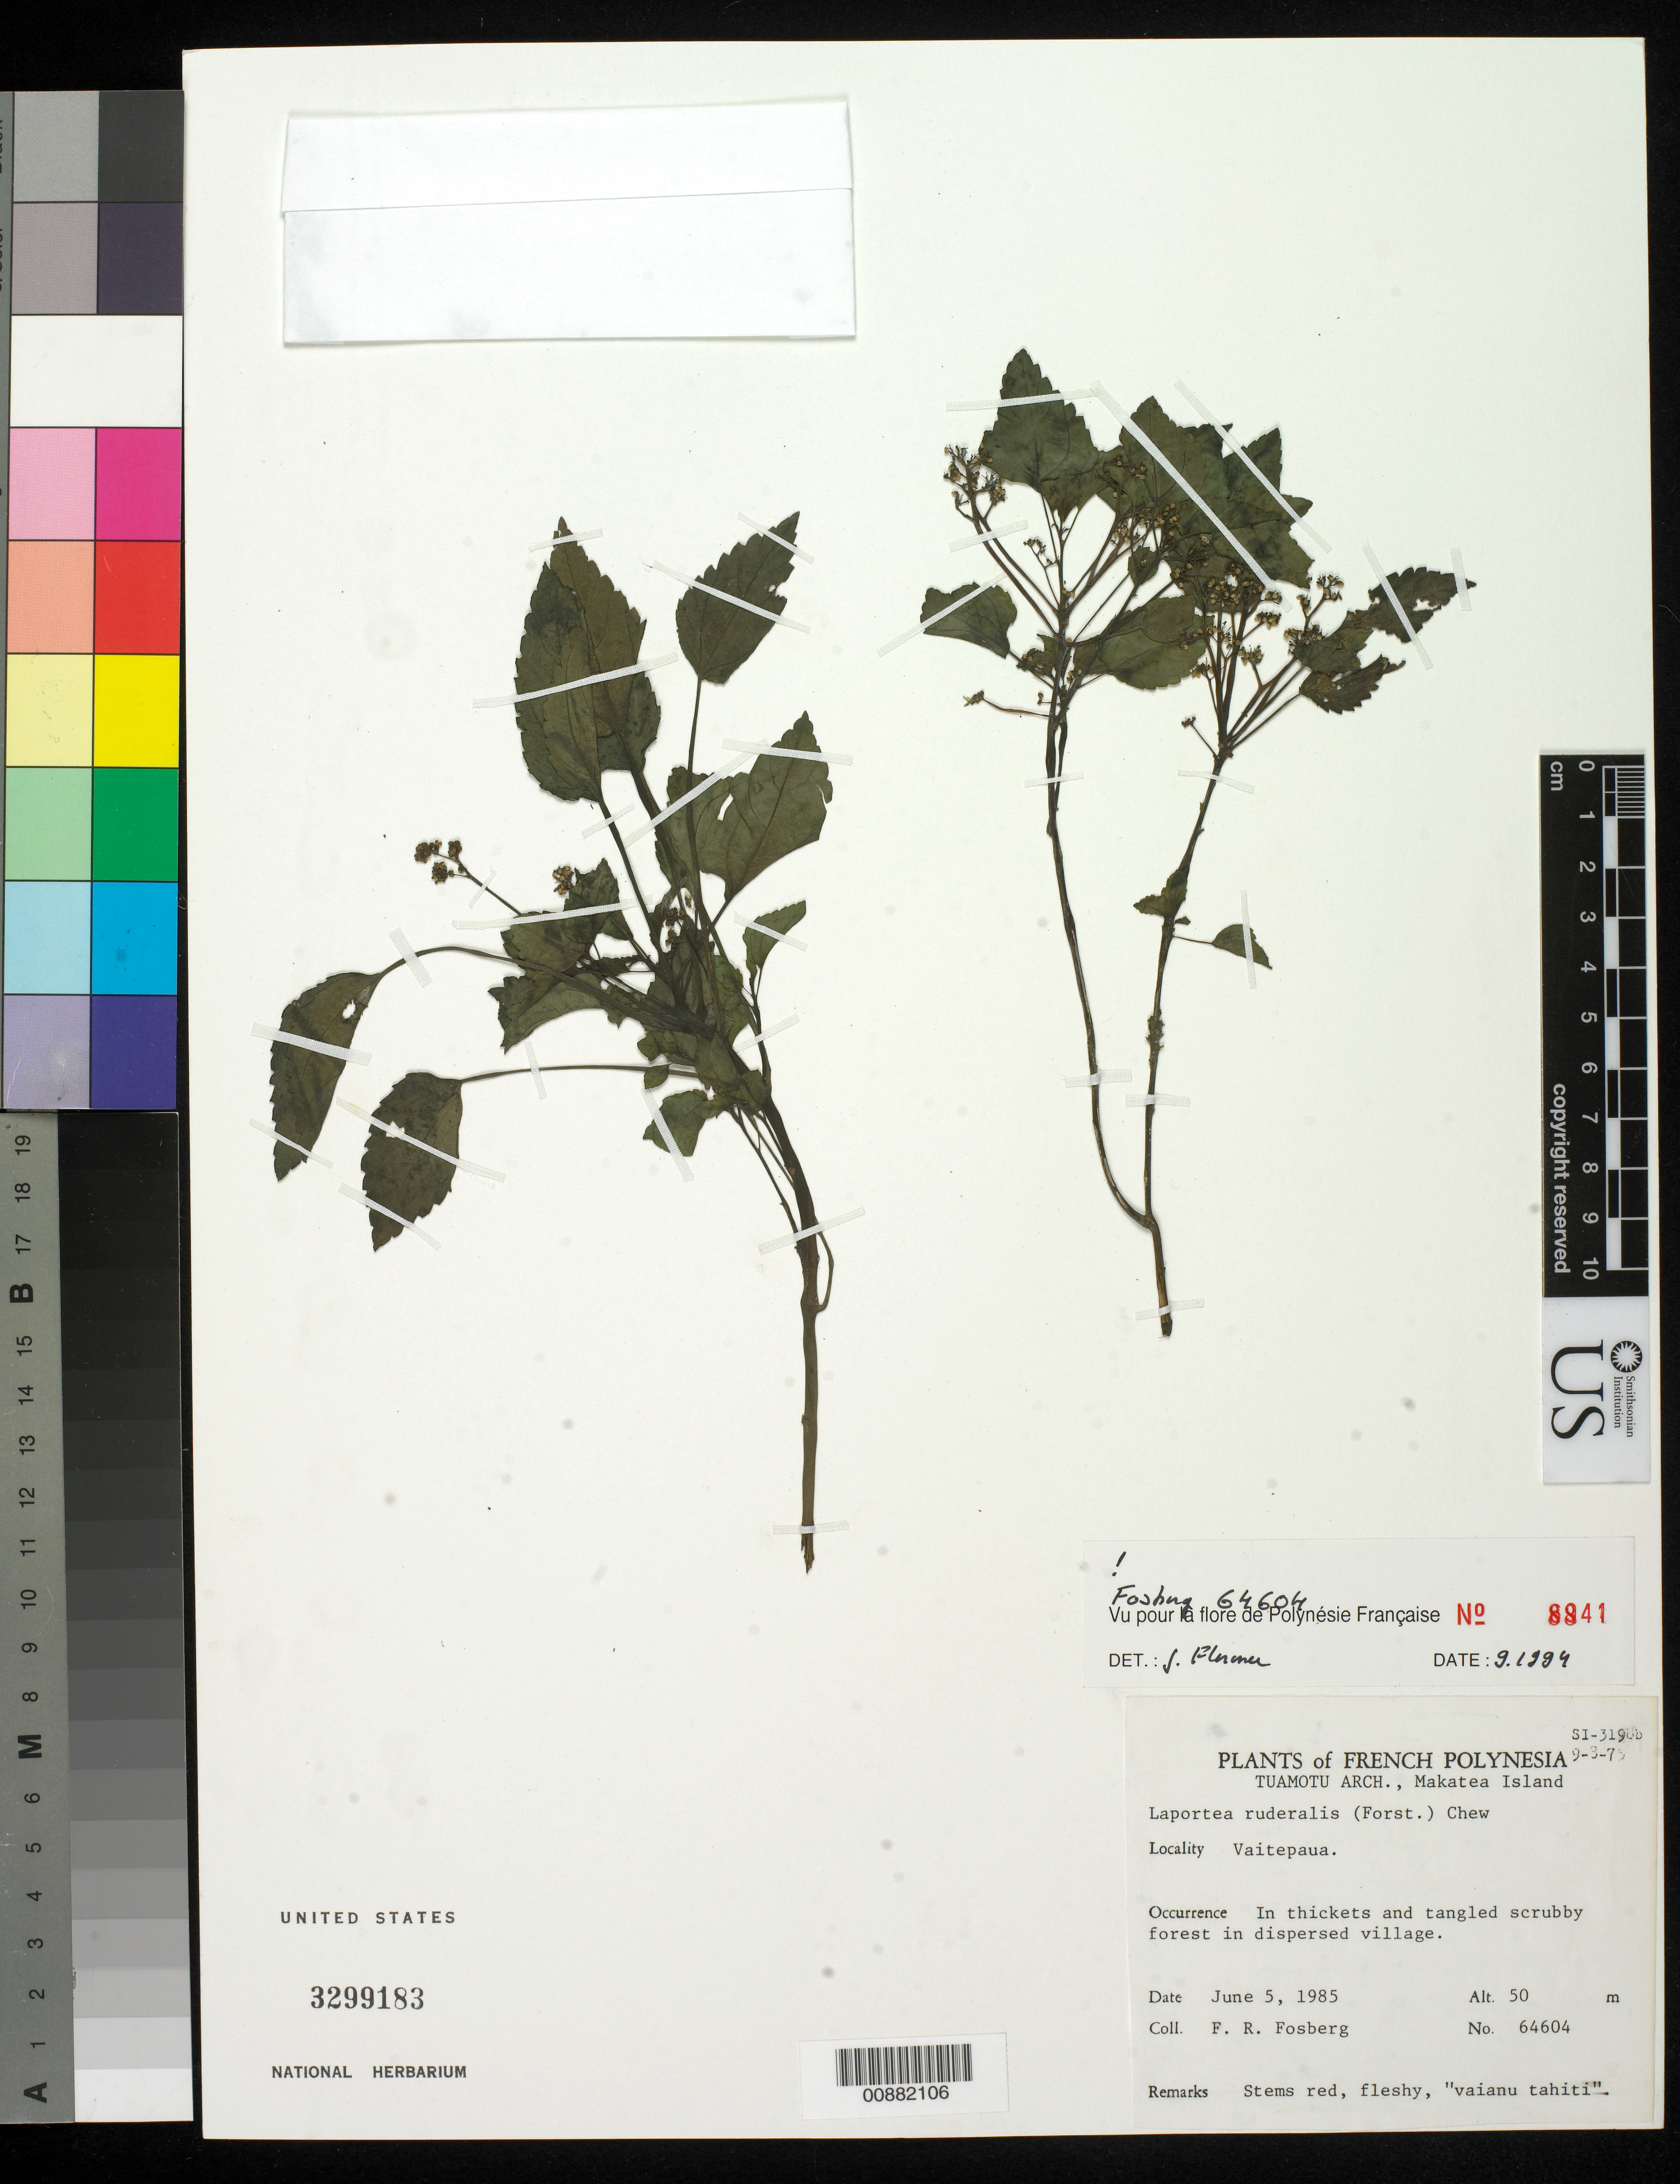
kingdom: Plantae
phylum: Tracheophyta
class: Magnoliopsida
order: Rosales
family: Urticaceae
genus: Laportea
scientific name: Laportea ruderalis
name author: (G. Forst.) Chew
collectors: F. R. Fosberg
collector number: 64604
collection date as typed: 05 Jun 1985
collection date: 1985-06-05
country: French Polynesia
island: Makatea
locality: Vaitepaua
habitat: in thickets and tangled scrubby forest in dispersed village.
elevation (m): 50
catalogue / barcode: US 3299183